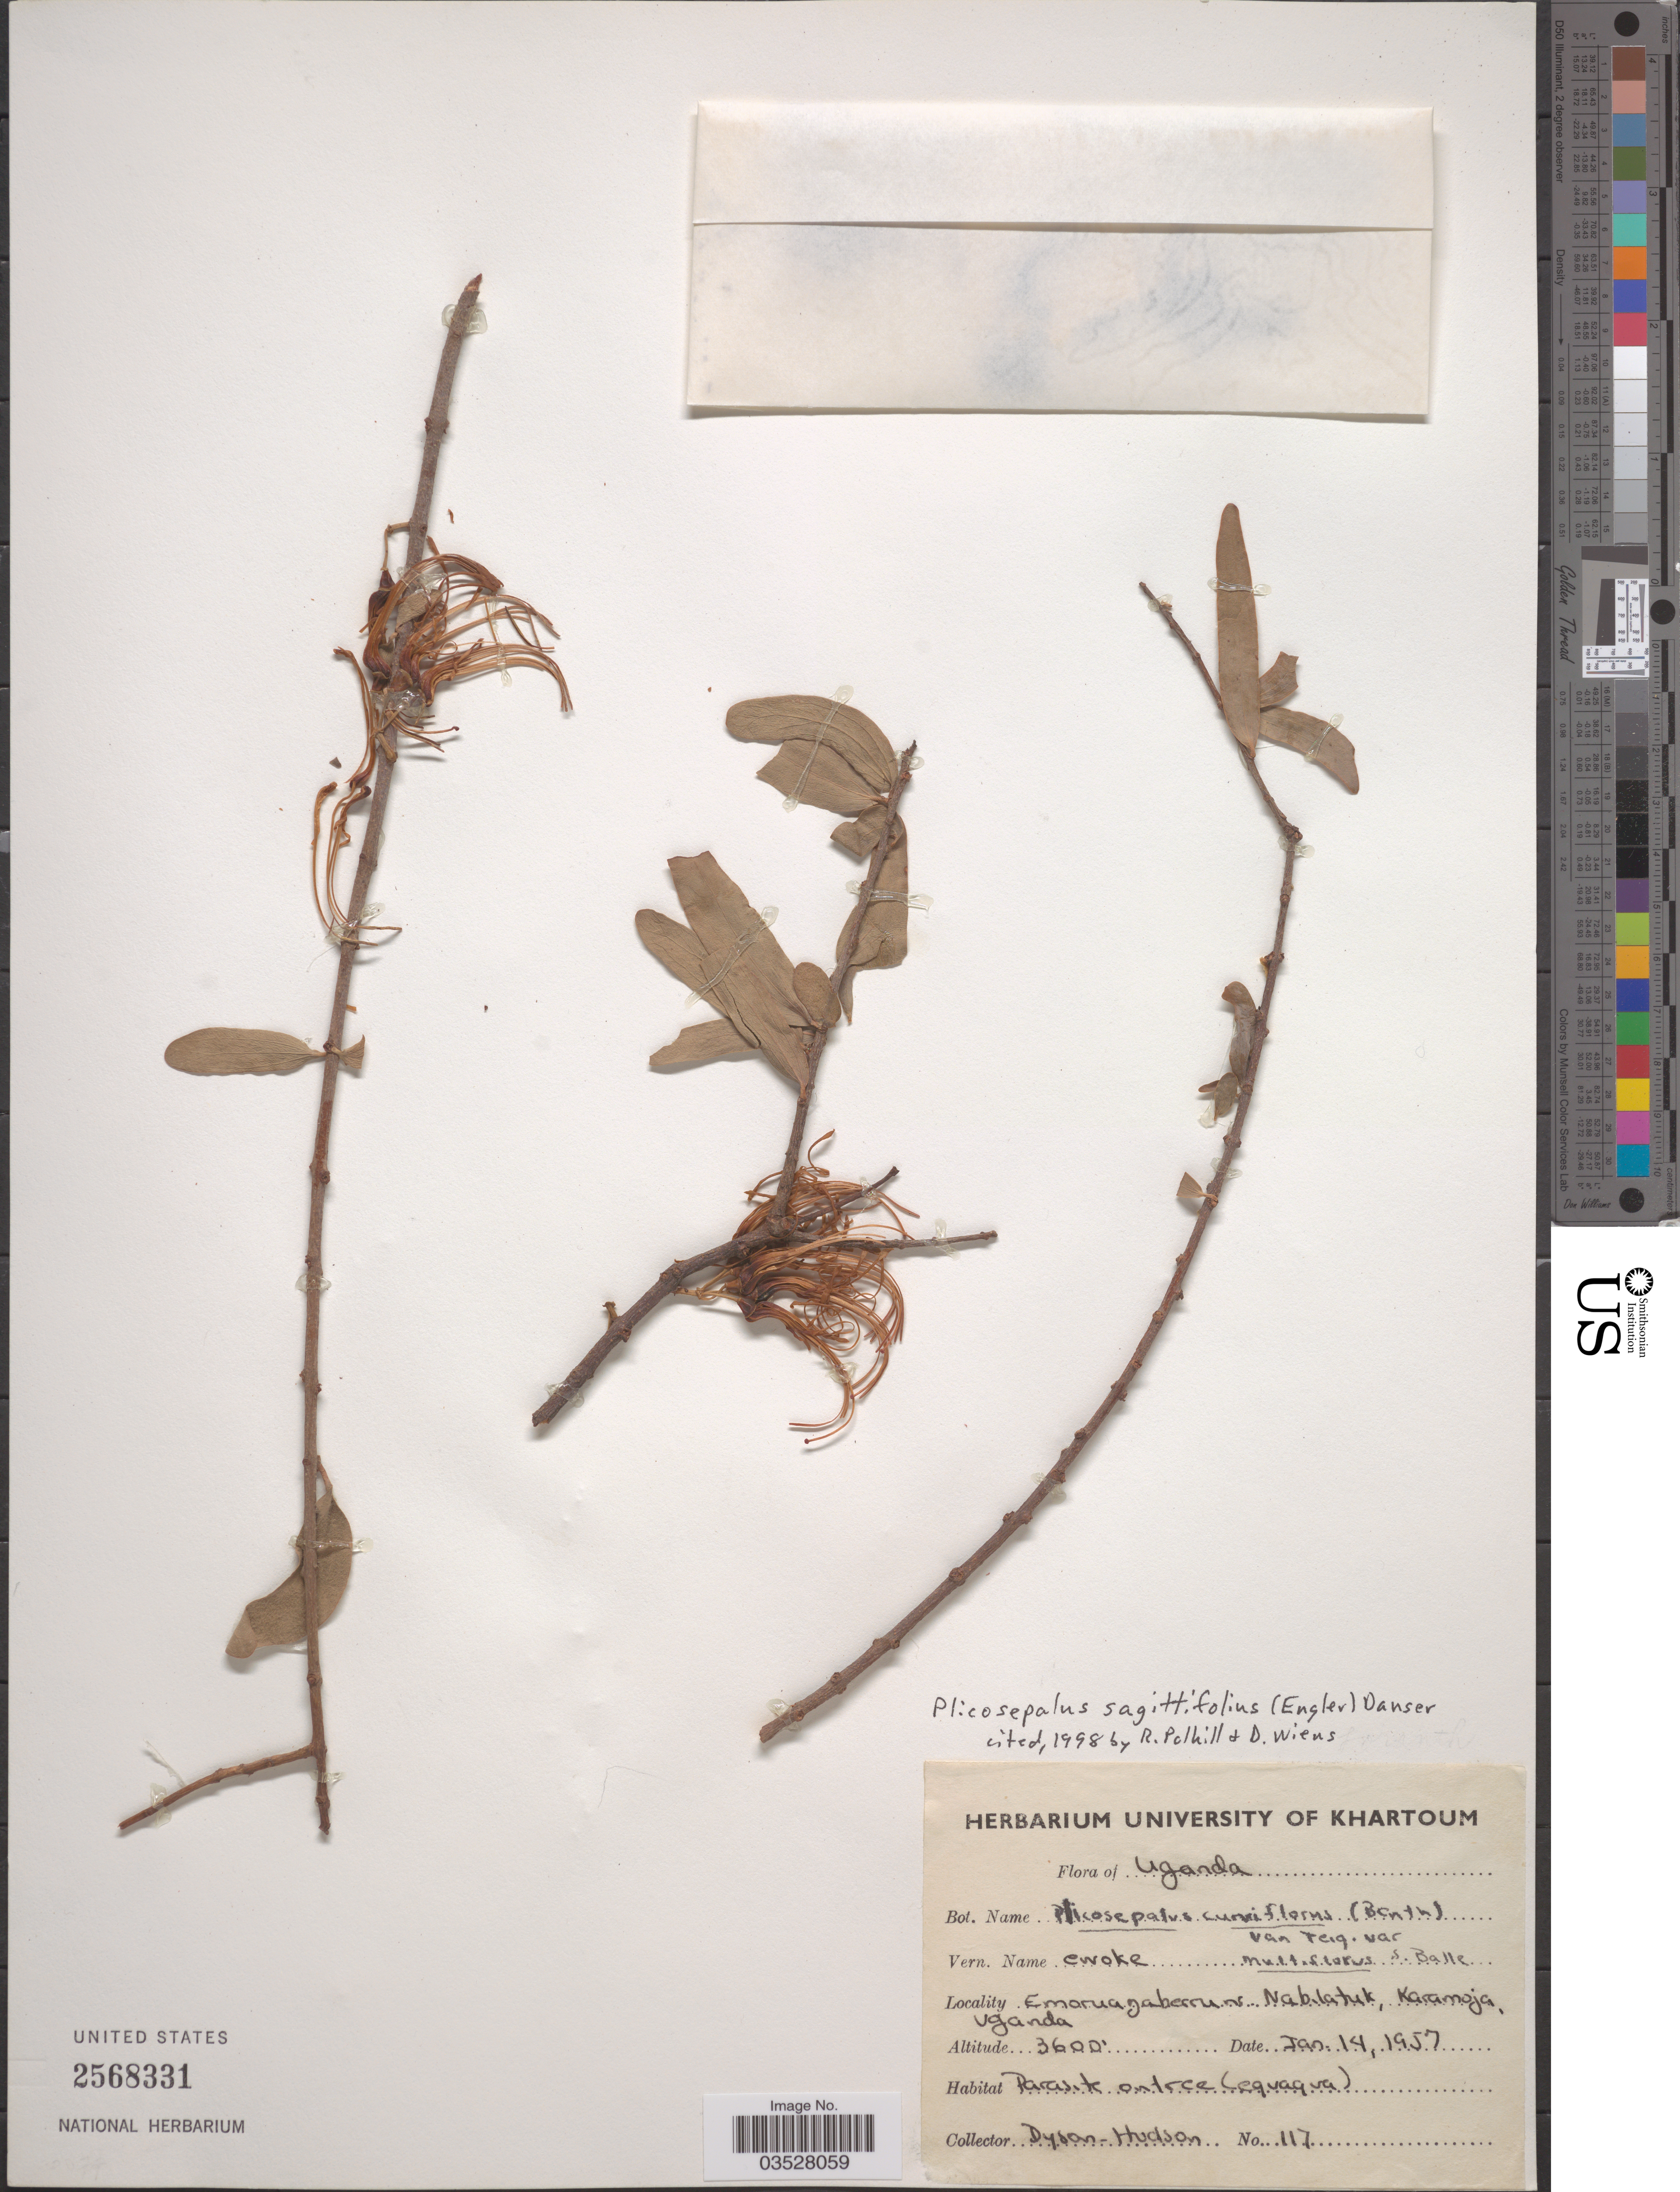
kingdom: Plantae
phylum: Tracheophyta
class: Magnoliopsida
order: Santalales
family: Loranthaceae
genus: Plicosepalus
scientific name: Plicosepalus sagittifolius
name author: (Engl.) Danser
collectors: Dyson-Hudson, --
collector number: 17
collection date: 1957-01-14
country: Uganda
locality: Emoruagaberruns. Nabilatuk, Karamoja.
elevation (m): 1097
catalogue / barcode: US 2568331